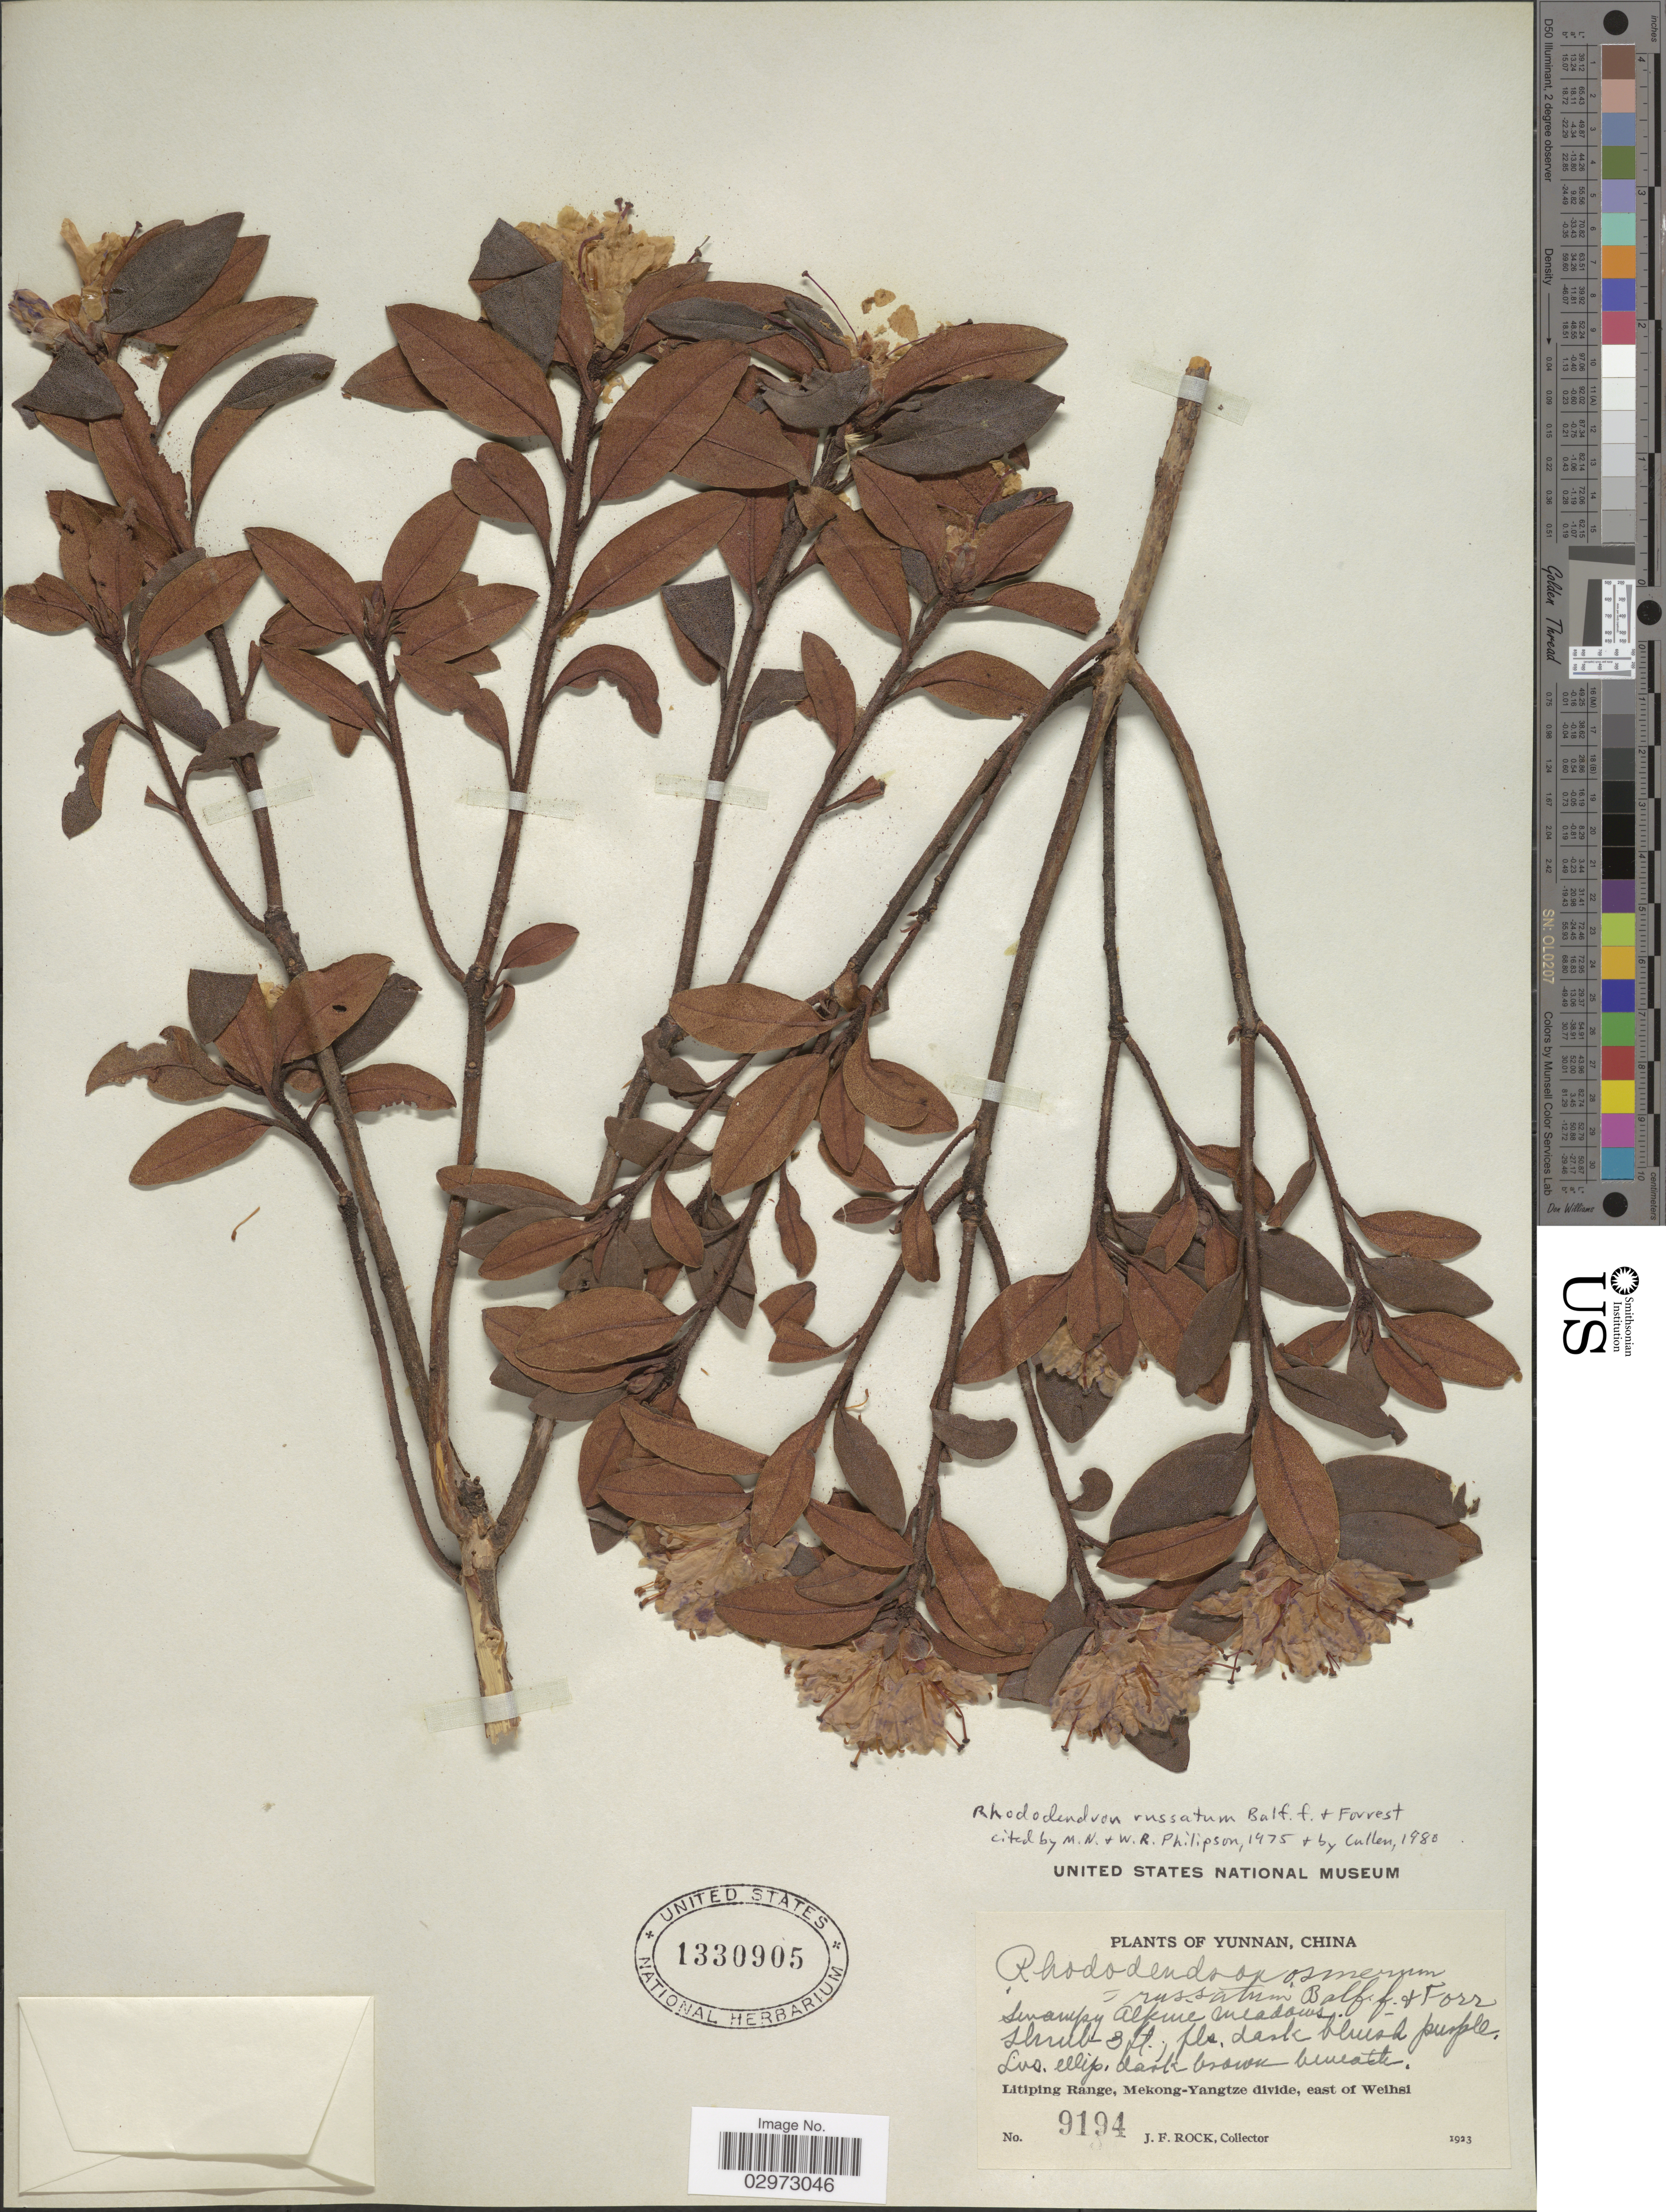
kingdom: Plantae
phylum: Tracheophyta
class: Magnoliopsida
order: Ericales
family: Ericaceae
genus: Rhododendron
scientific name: Rhododendron russatum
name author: Balf. f. & Forrest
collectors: J. Rock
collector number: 9194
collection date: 1923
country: China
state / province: Yunnan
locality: Litiping Range, Mekong-Yangtze divide, east of Weihsi.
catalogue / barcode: US 1330905